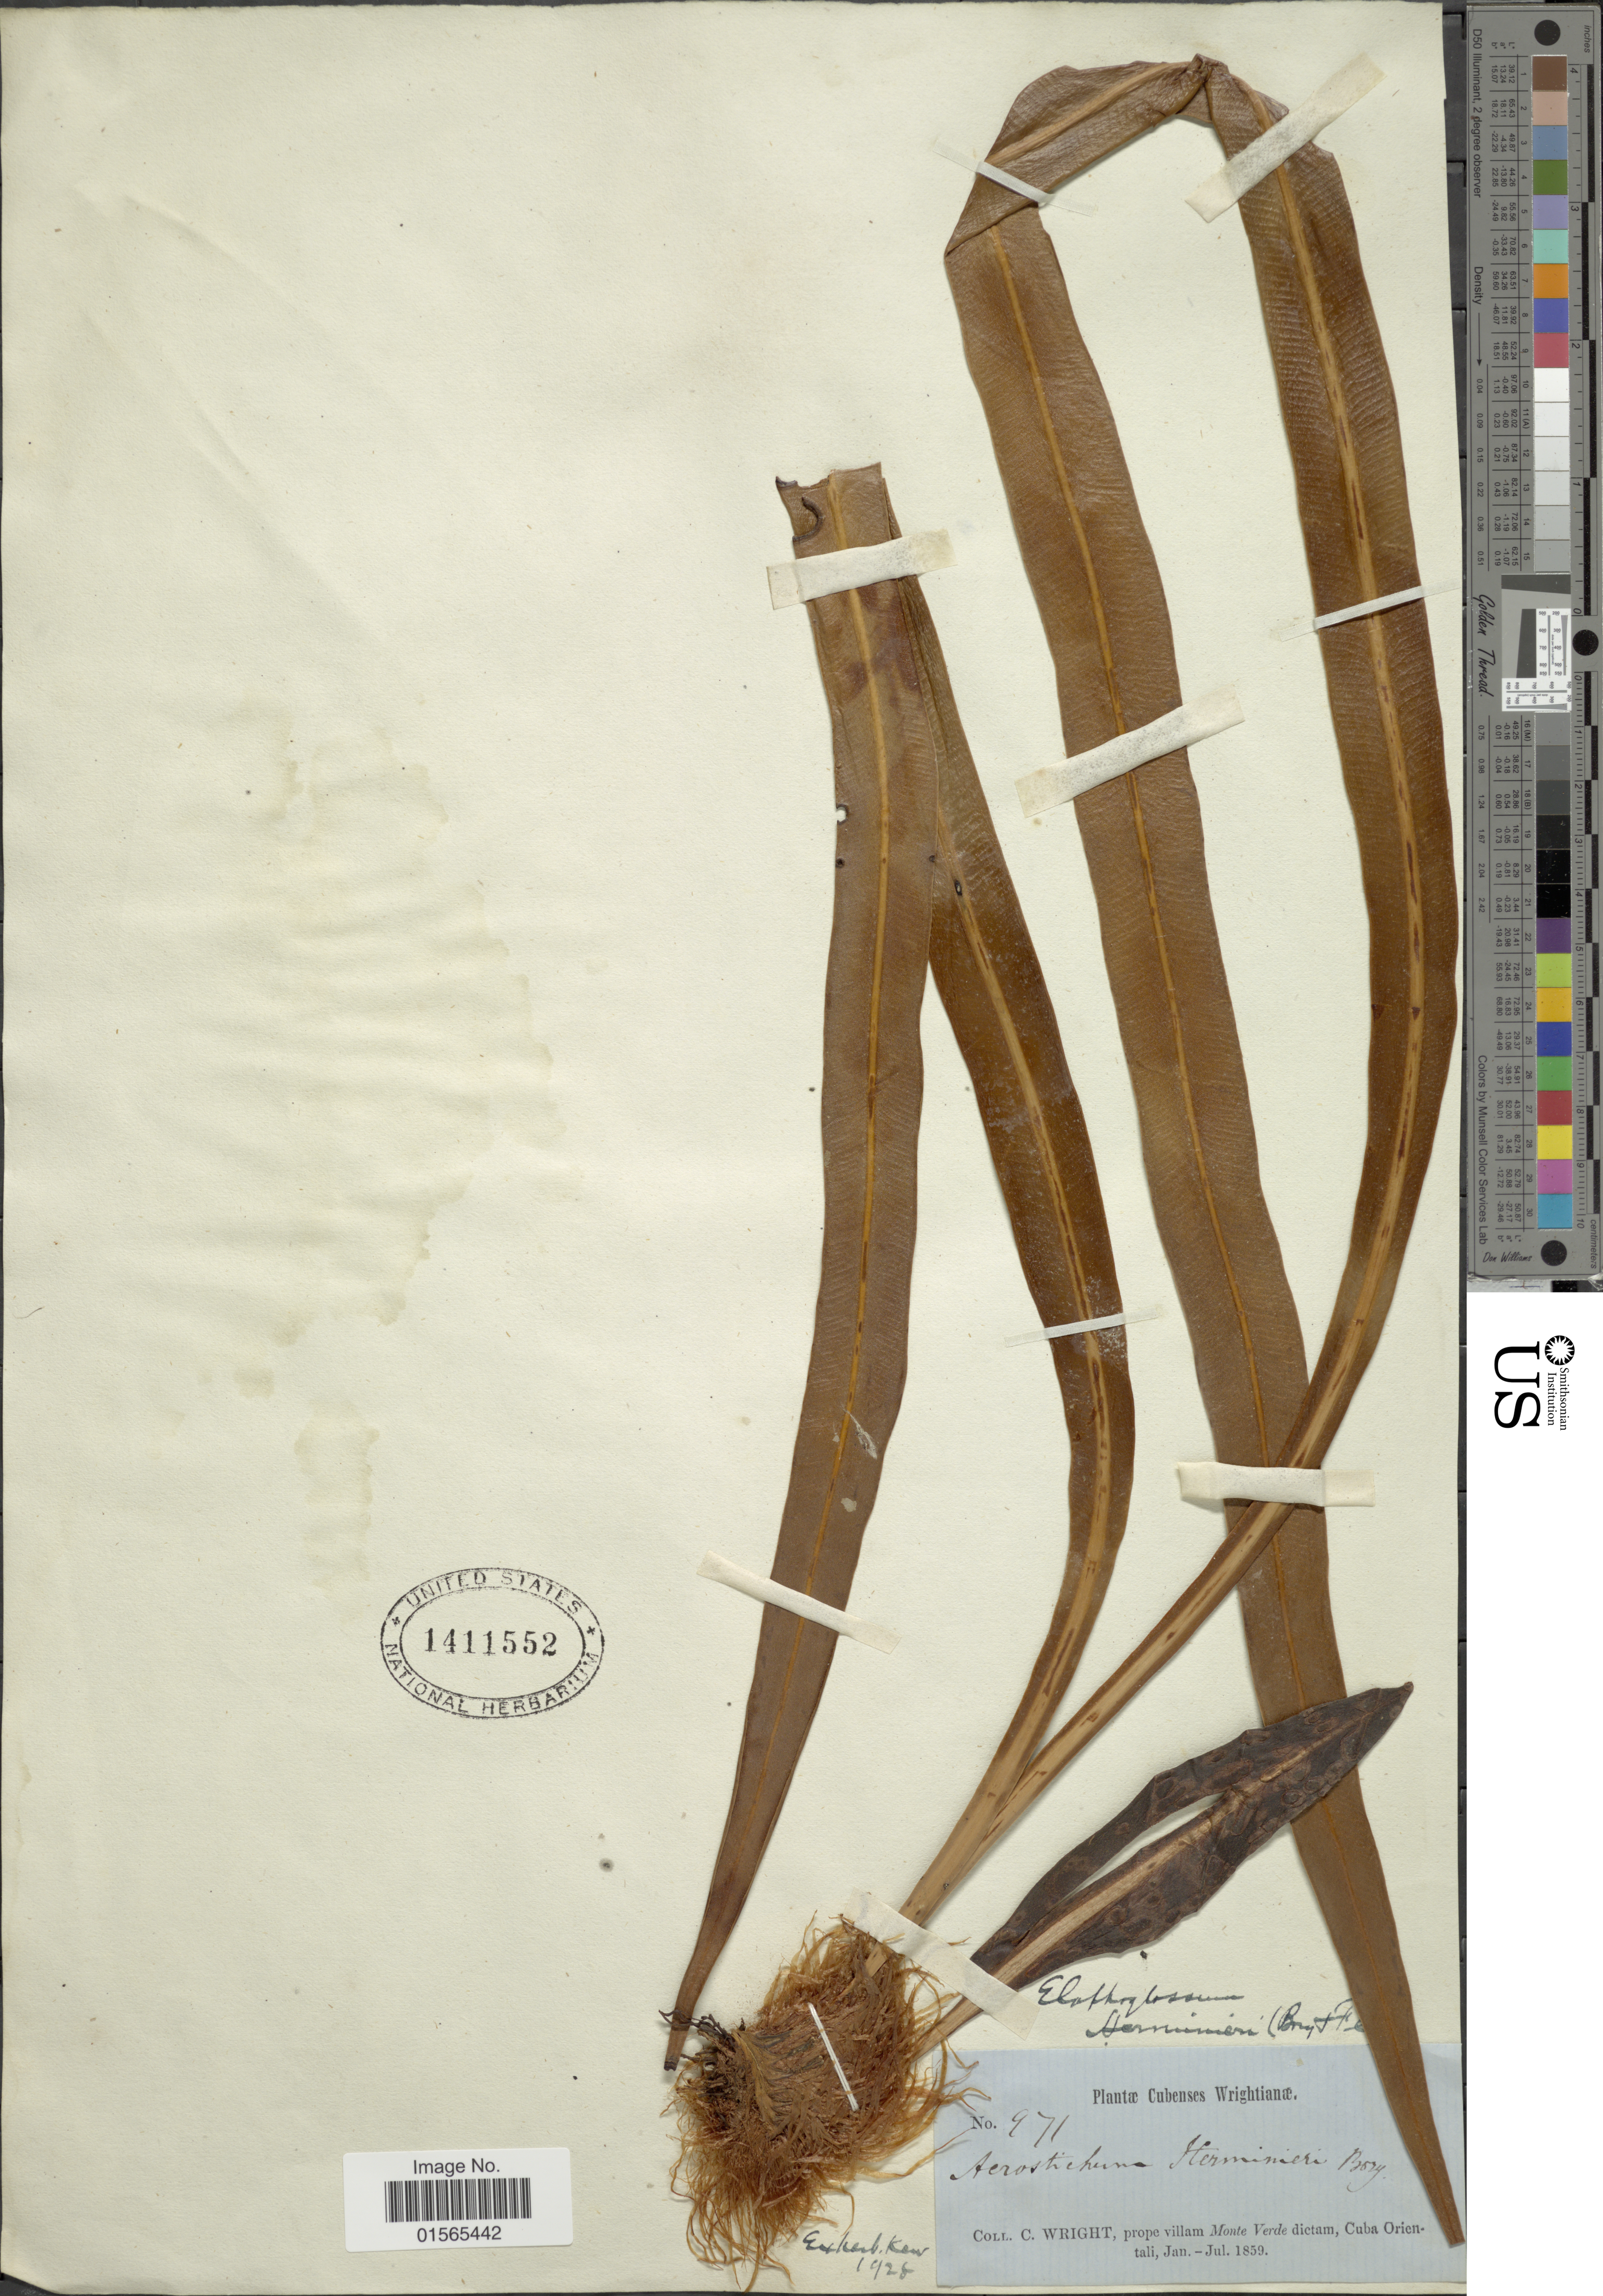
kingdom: Plantae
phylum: Tracheophyta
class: Polypodiopsida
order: Polypodiales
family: Dryopteridaceae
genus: Elaphoglossum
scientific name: Elaphoglossum herminieri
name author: (Bory & Fée) T. Moore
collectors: C. Wright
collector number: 971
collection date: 1859-01/1859-07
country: Cuba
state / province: Oriente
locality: Prope villam Monte Verde dictam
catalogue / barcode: US 1411552